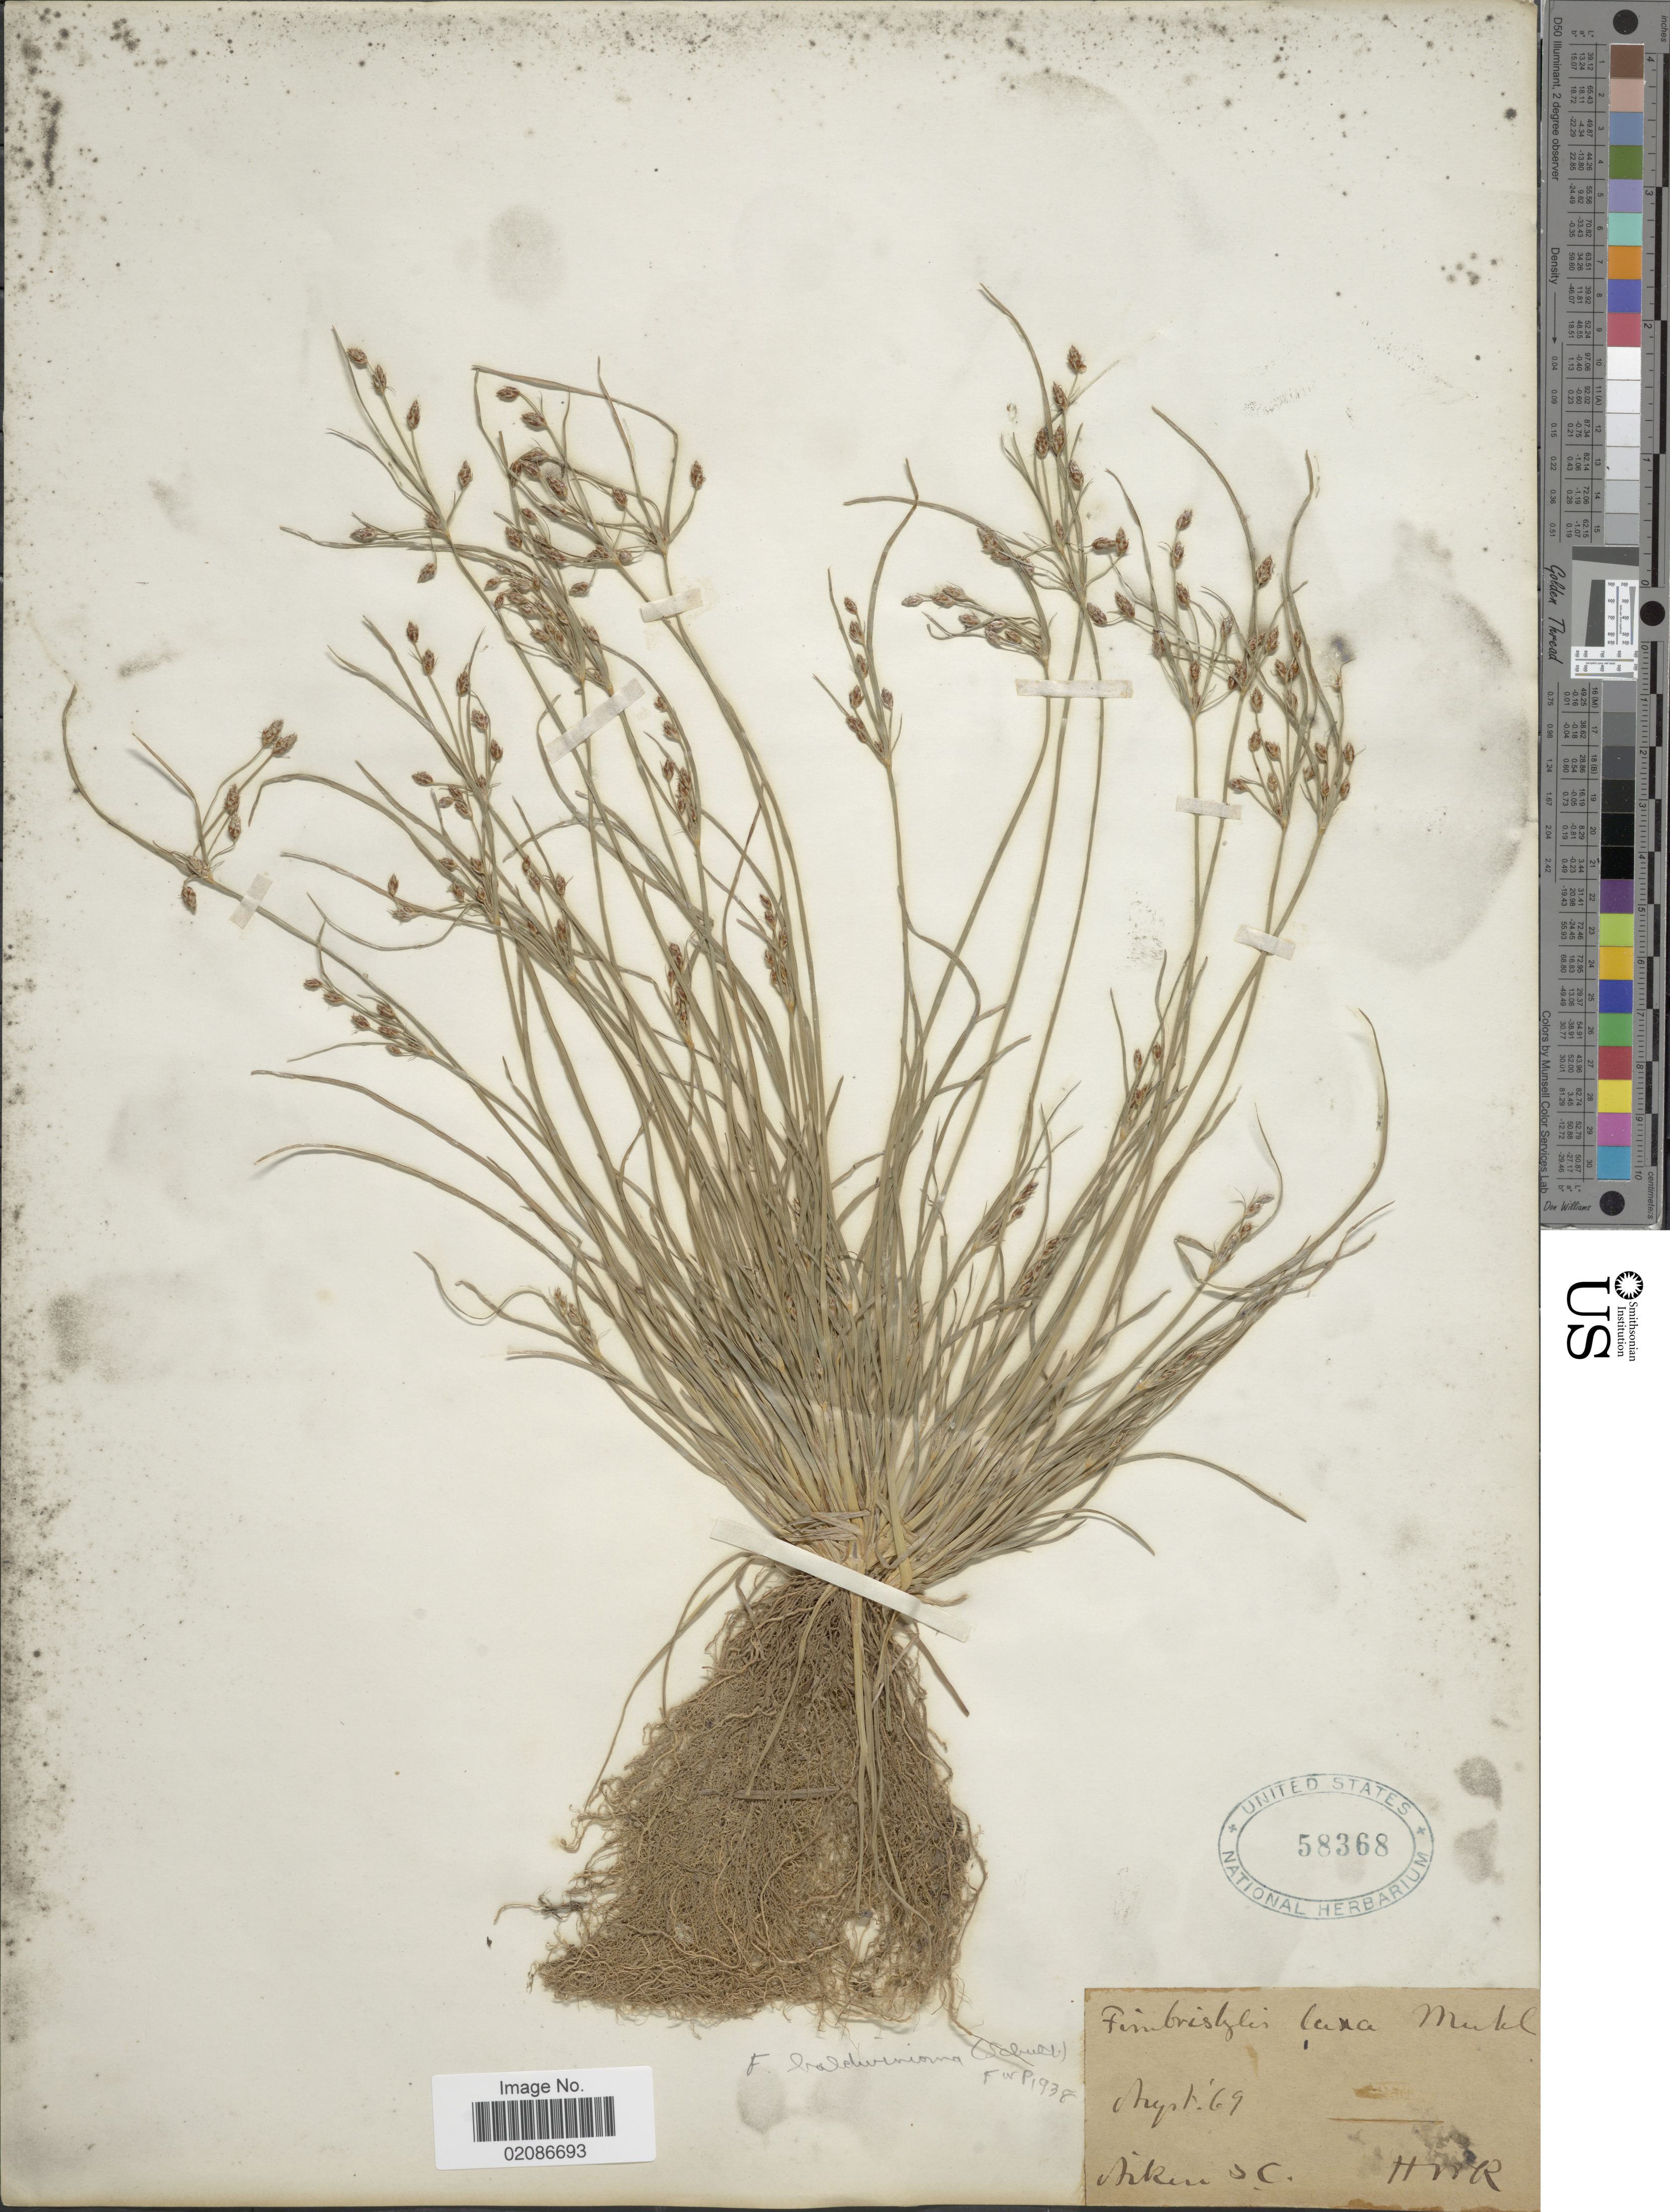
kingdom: Plantae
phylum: Tracheophyta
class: Liliopsida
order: Poales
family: Cyperaceae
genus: Fimbristylis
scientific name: Fimbristylis dichotoma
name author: (L.) Vahl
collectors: H. W. R.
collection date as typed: Transcribed d/m/y: /8/69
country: United States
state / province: South Carolina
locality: Aiken, S.C.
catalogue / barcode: US 58368